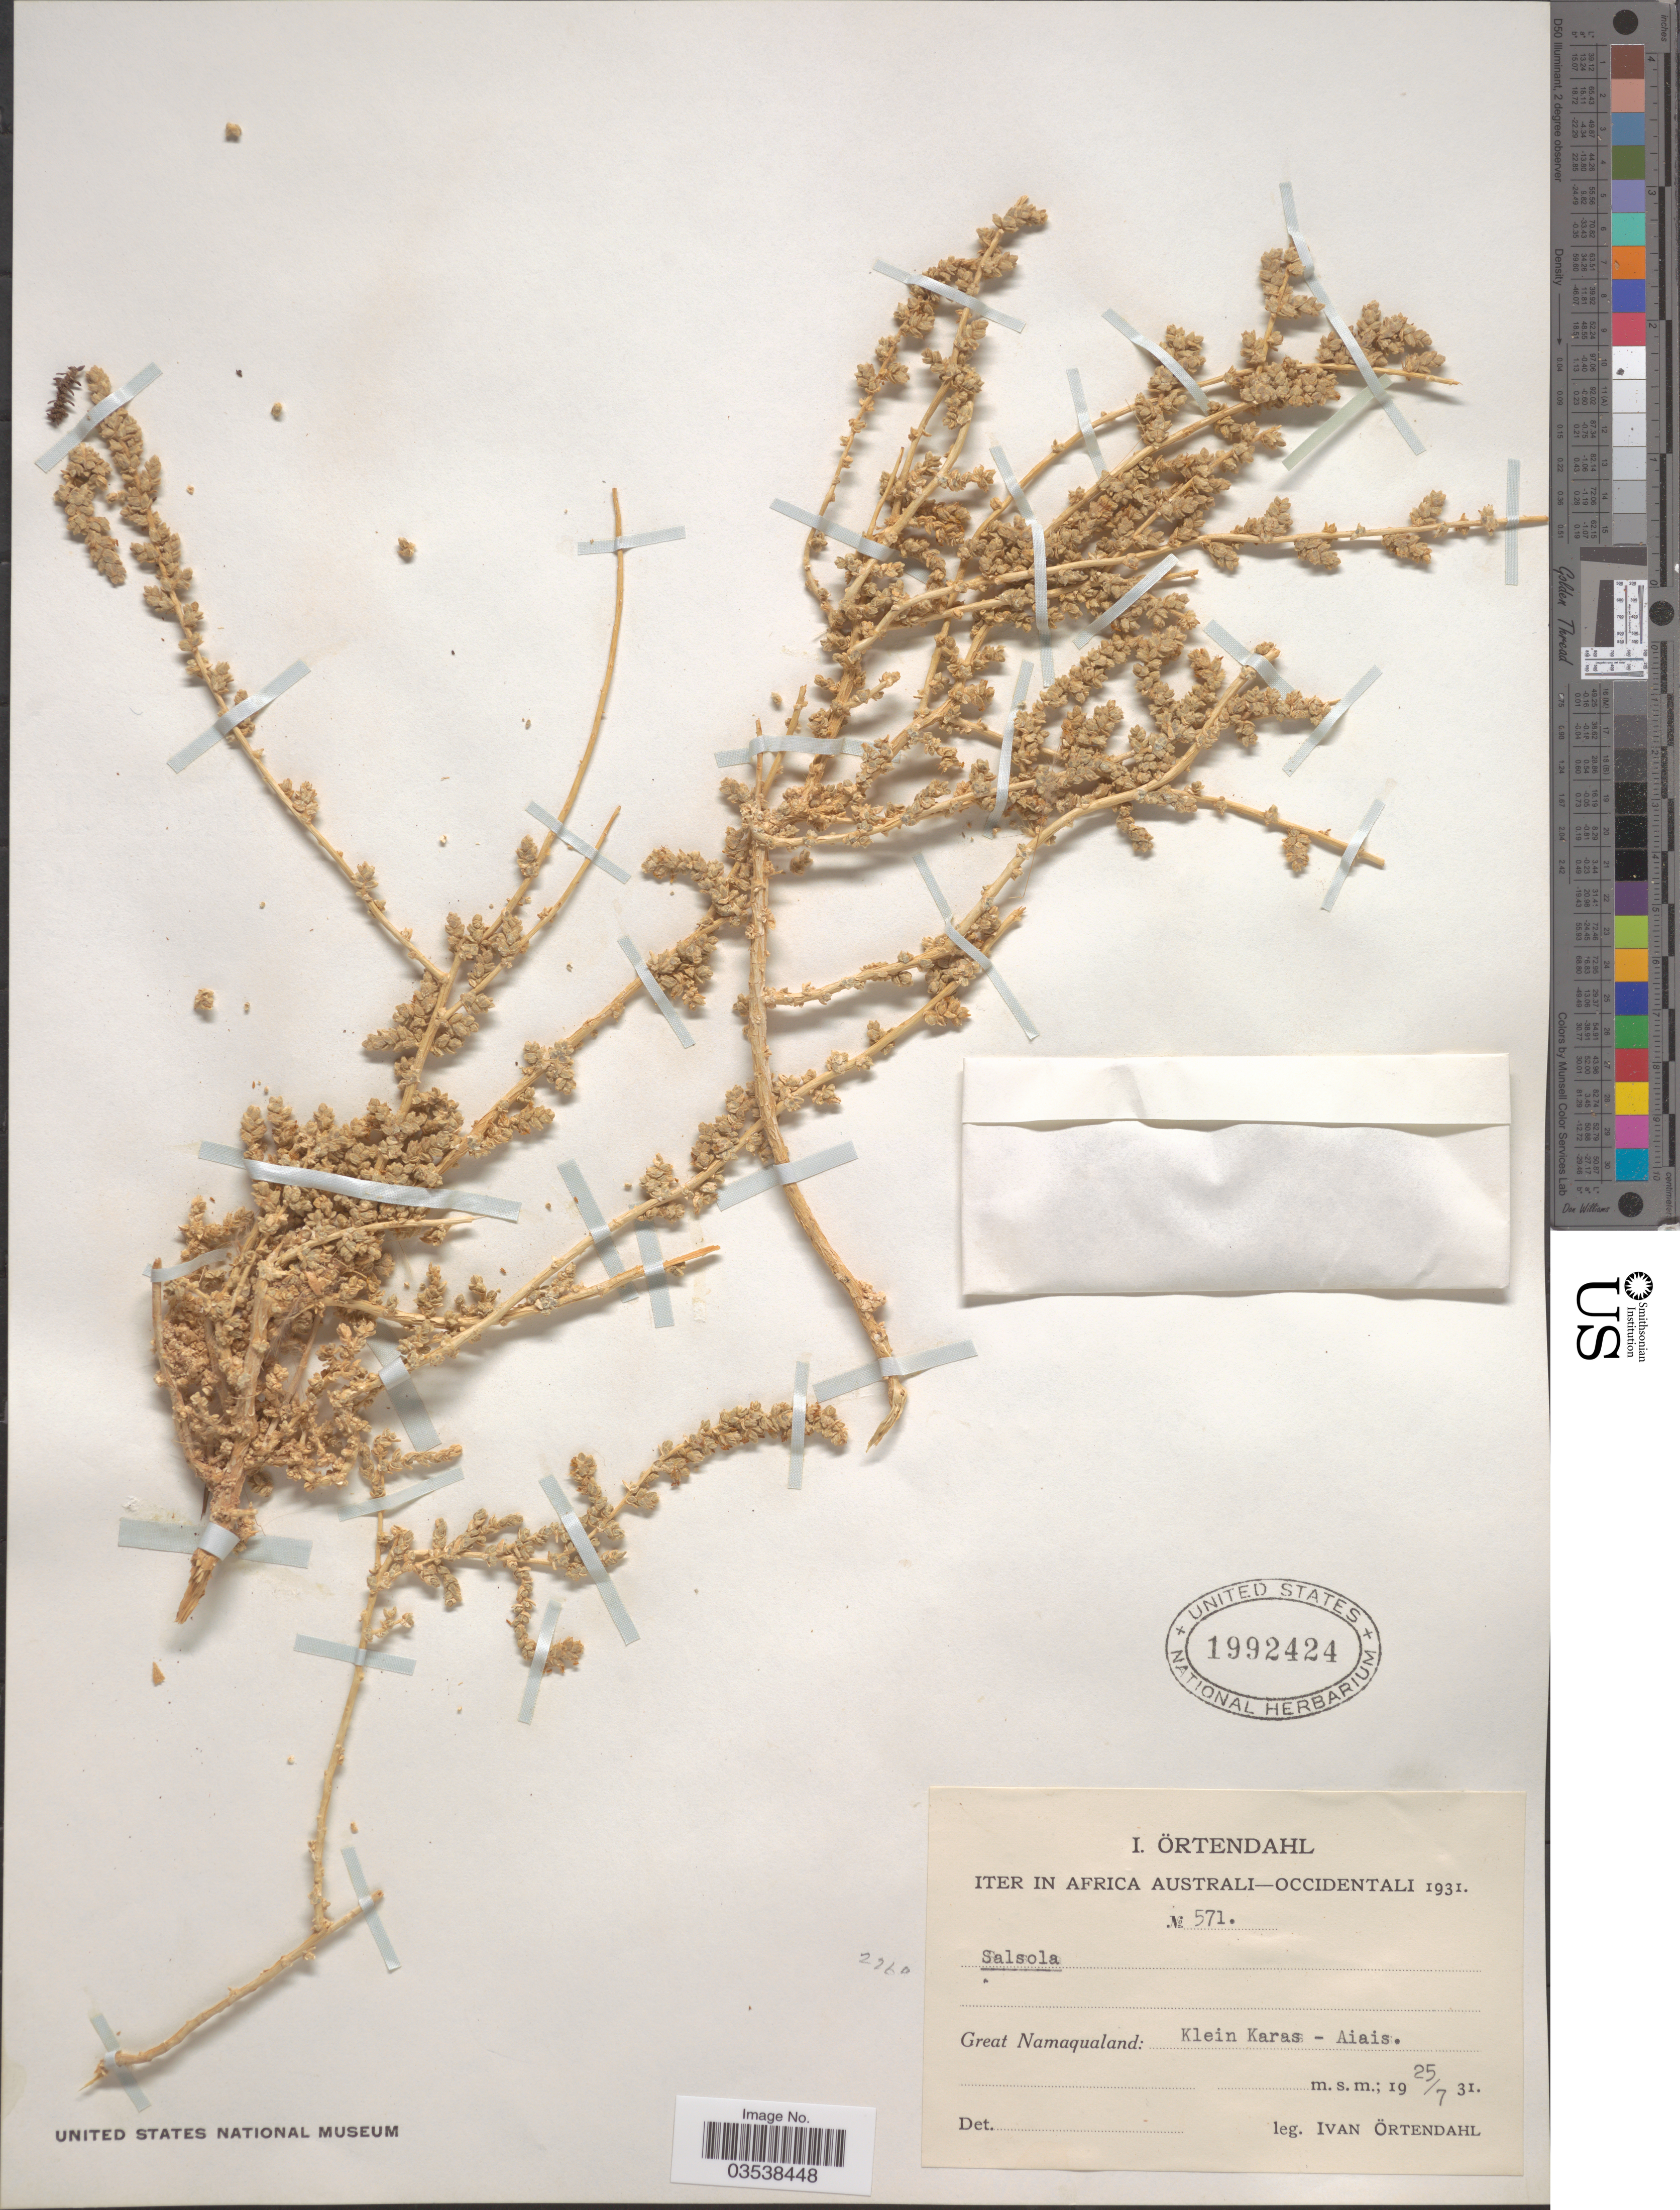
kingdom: Plantae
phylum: Tracheophyta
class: Magnoliopsida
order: Caryophyllales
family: Amaranthaceae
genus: Caroxylon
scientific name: Caroxylon barbatum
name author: (Aellen) Mucina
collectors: I. Ortendahl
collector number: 571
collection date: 1931-07-25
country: Namibia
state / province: Karas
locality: Iter in Africa Australi-Occidentali. Great Namaqualand: Klein Karas - Aiais.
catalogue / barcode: US 1992424